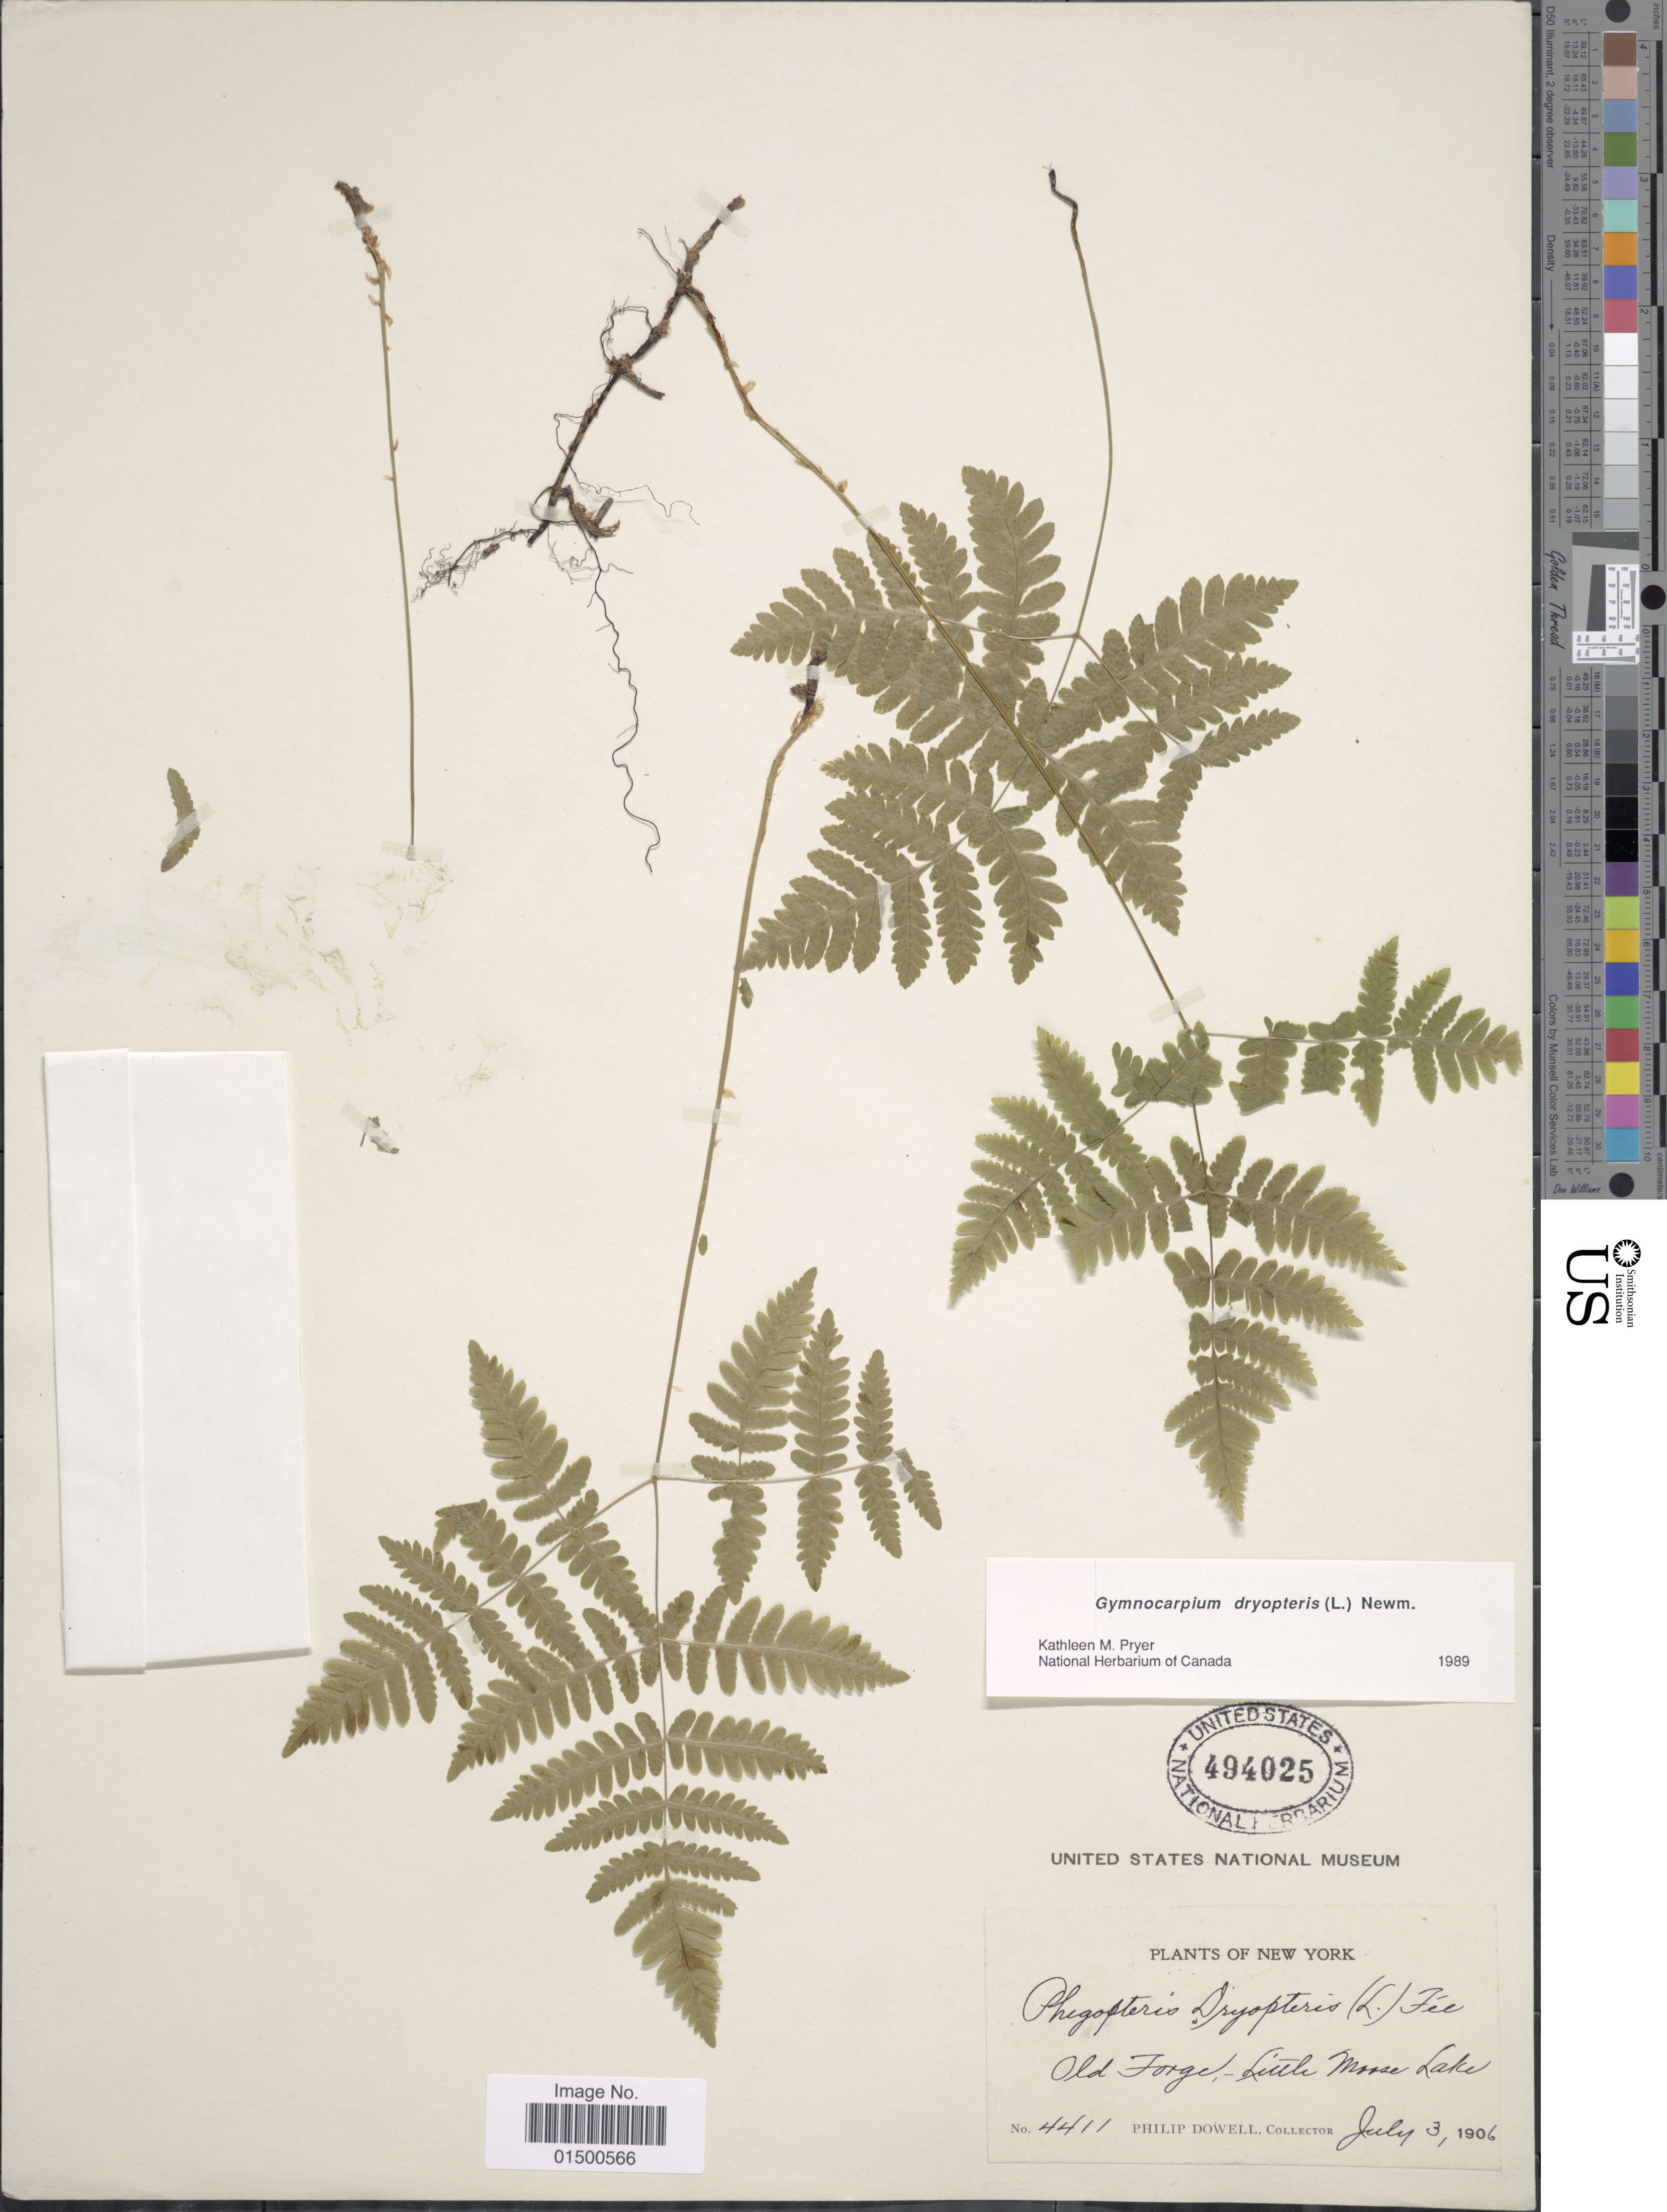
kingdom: Plantae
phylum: Tracheophyta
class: Polypodiopsida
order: Polypodiales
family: Cystopteridaceae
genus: Gymnocarpium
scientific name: Gymnocarpium dryopteris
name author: (L.) Newman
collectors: P. Dowell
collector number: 4411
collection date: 1906-07-03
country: United States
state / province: New York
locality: Old Forge, Little Mosse Lake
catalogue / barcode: US 494025